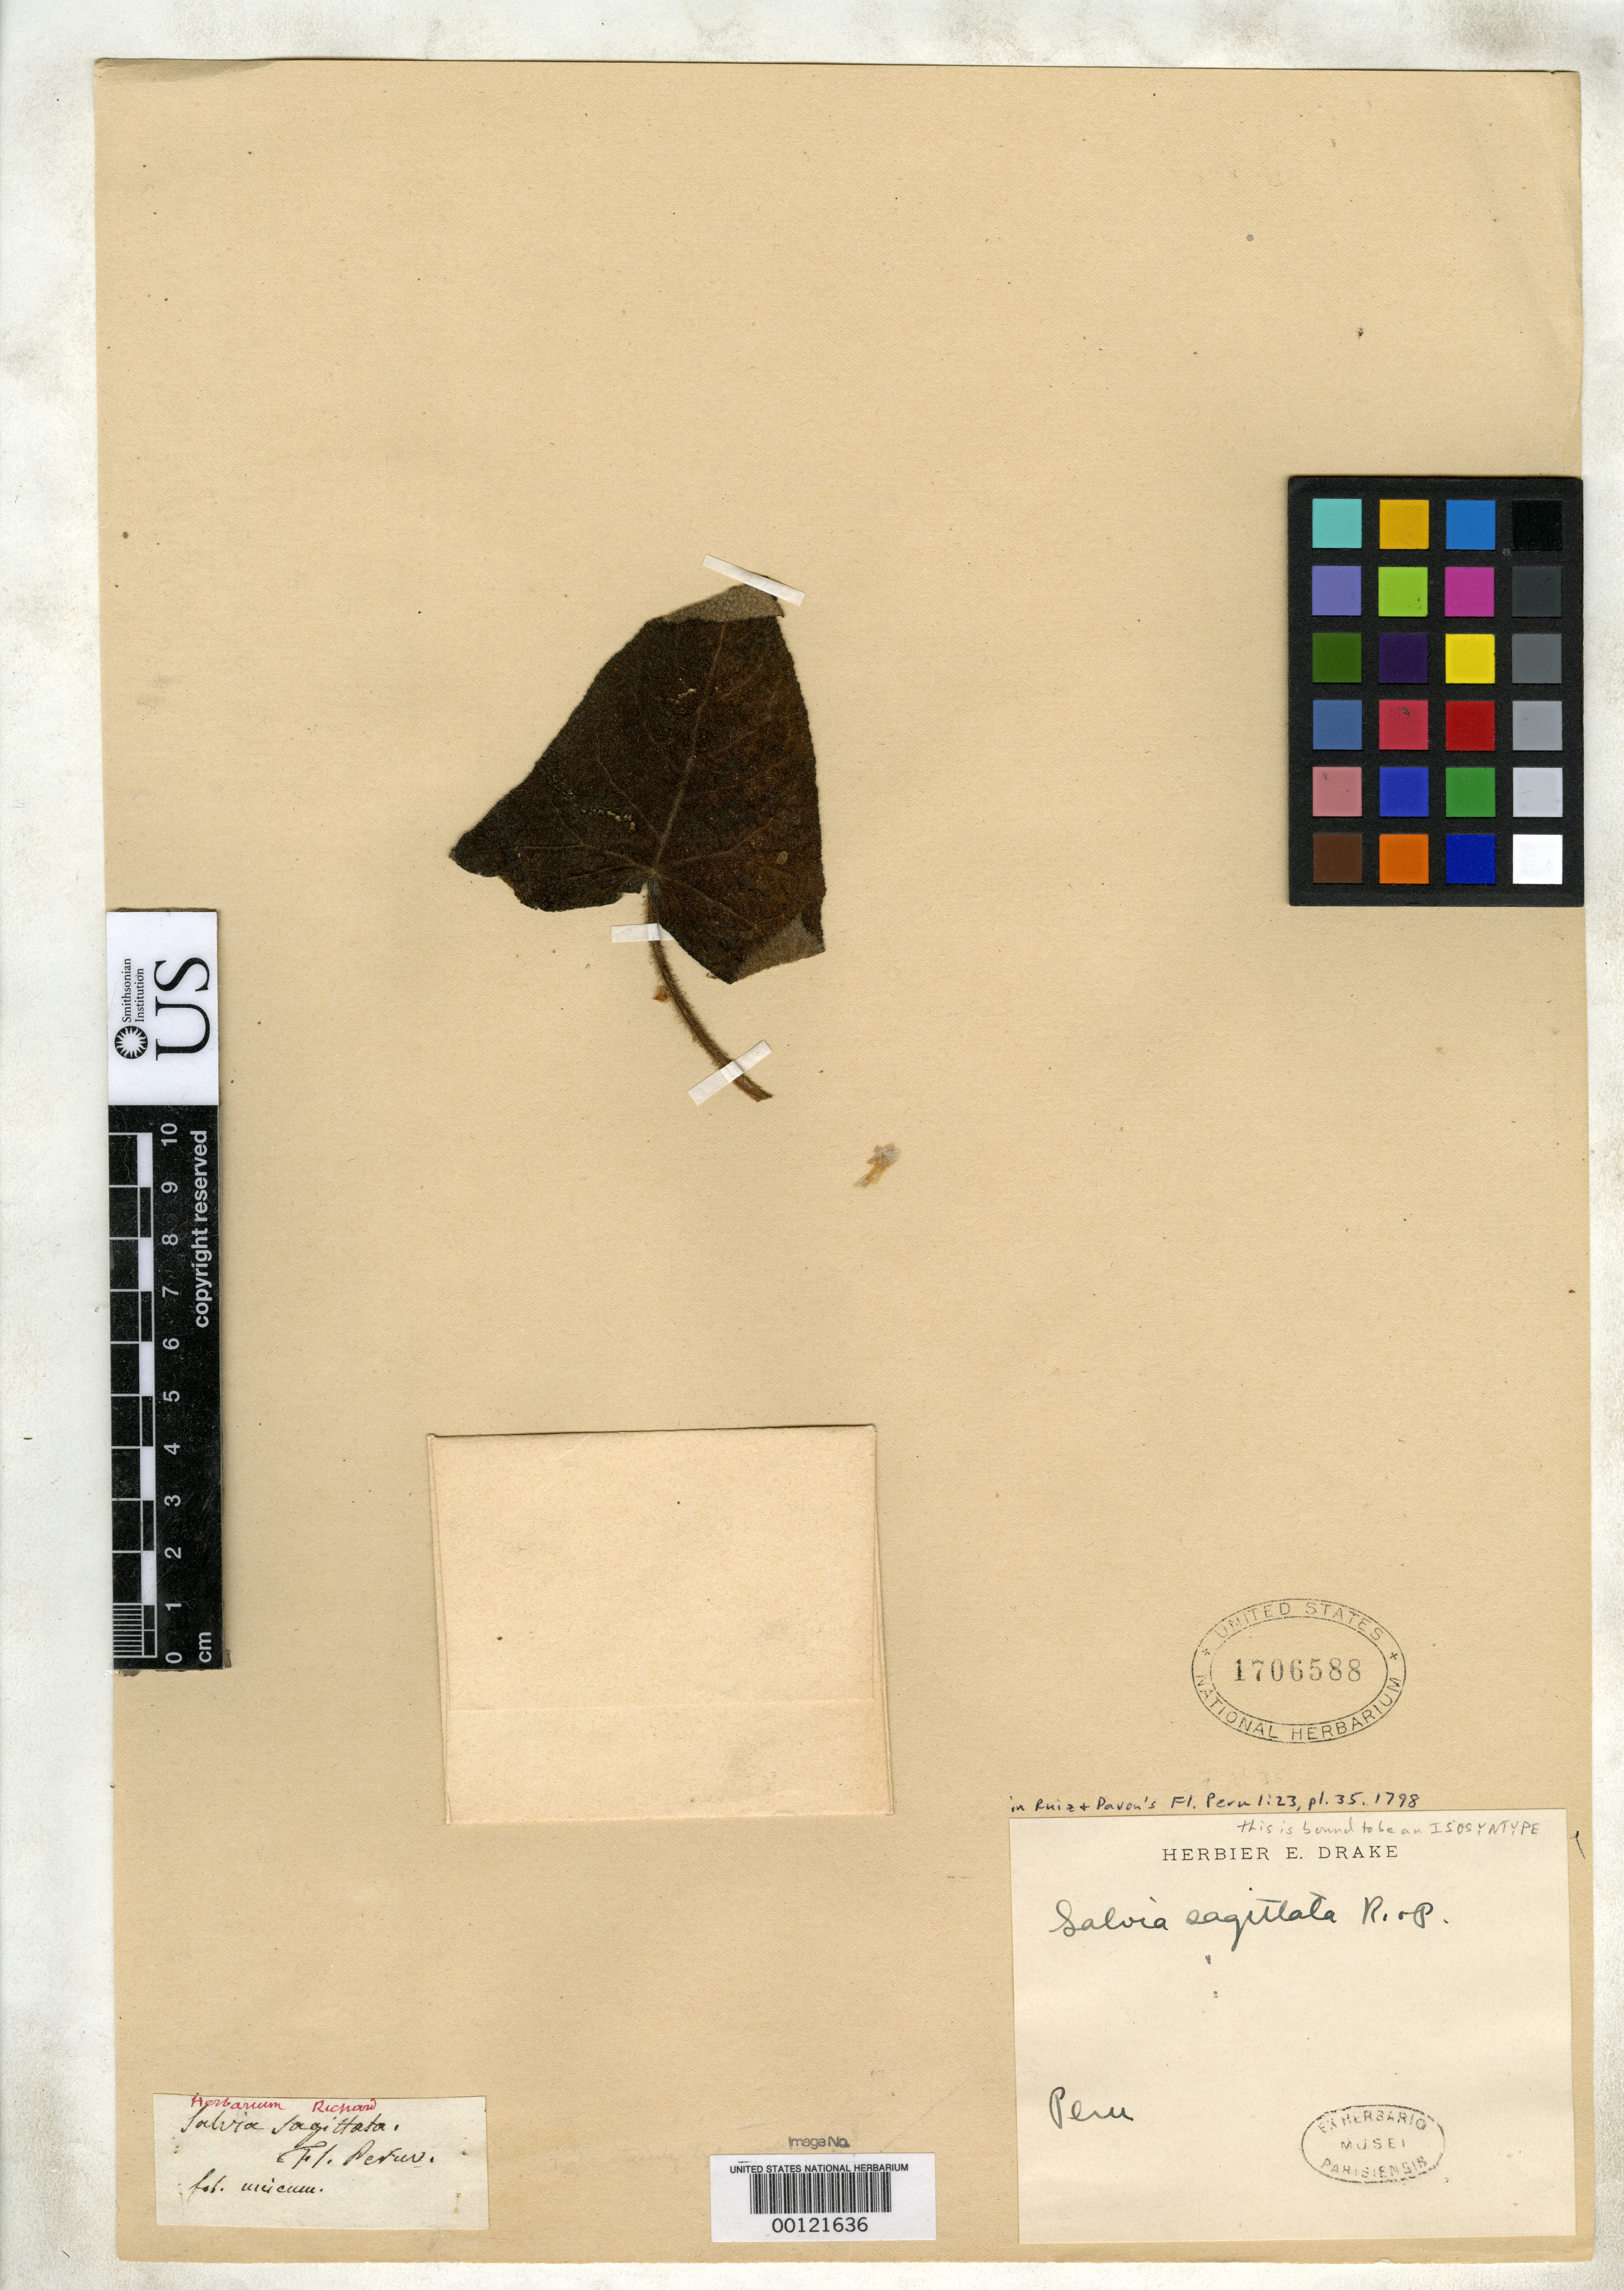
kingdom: Plantae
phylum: Tracheophyta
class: Magnoliopsida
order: Lamiales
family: Lamiaceae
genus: Salvia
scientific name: Salvia sagittata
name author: Ruiz & Pav.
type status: Isotype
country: Peru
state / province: San Martín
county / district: Mariscal Cáceres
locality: Rio Huallaga, margen Derecha del; Balsa Probana; dtto. Tocache Nuevo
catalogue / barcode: US 1706588